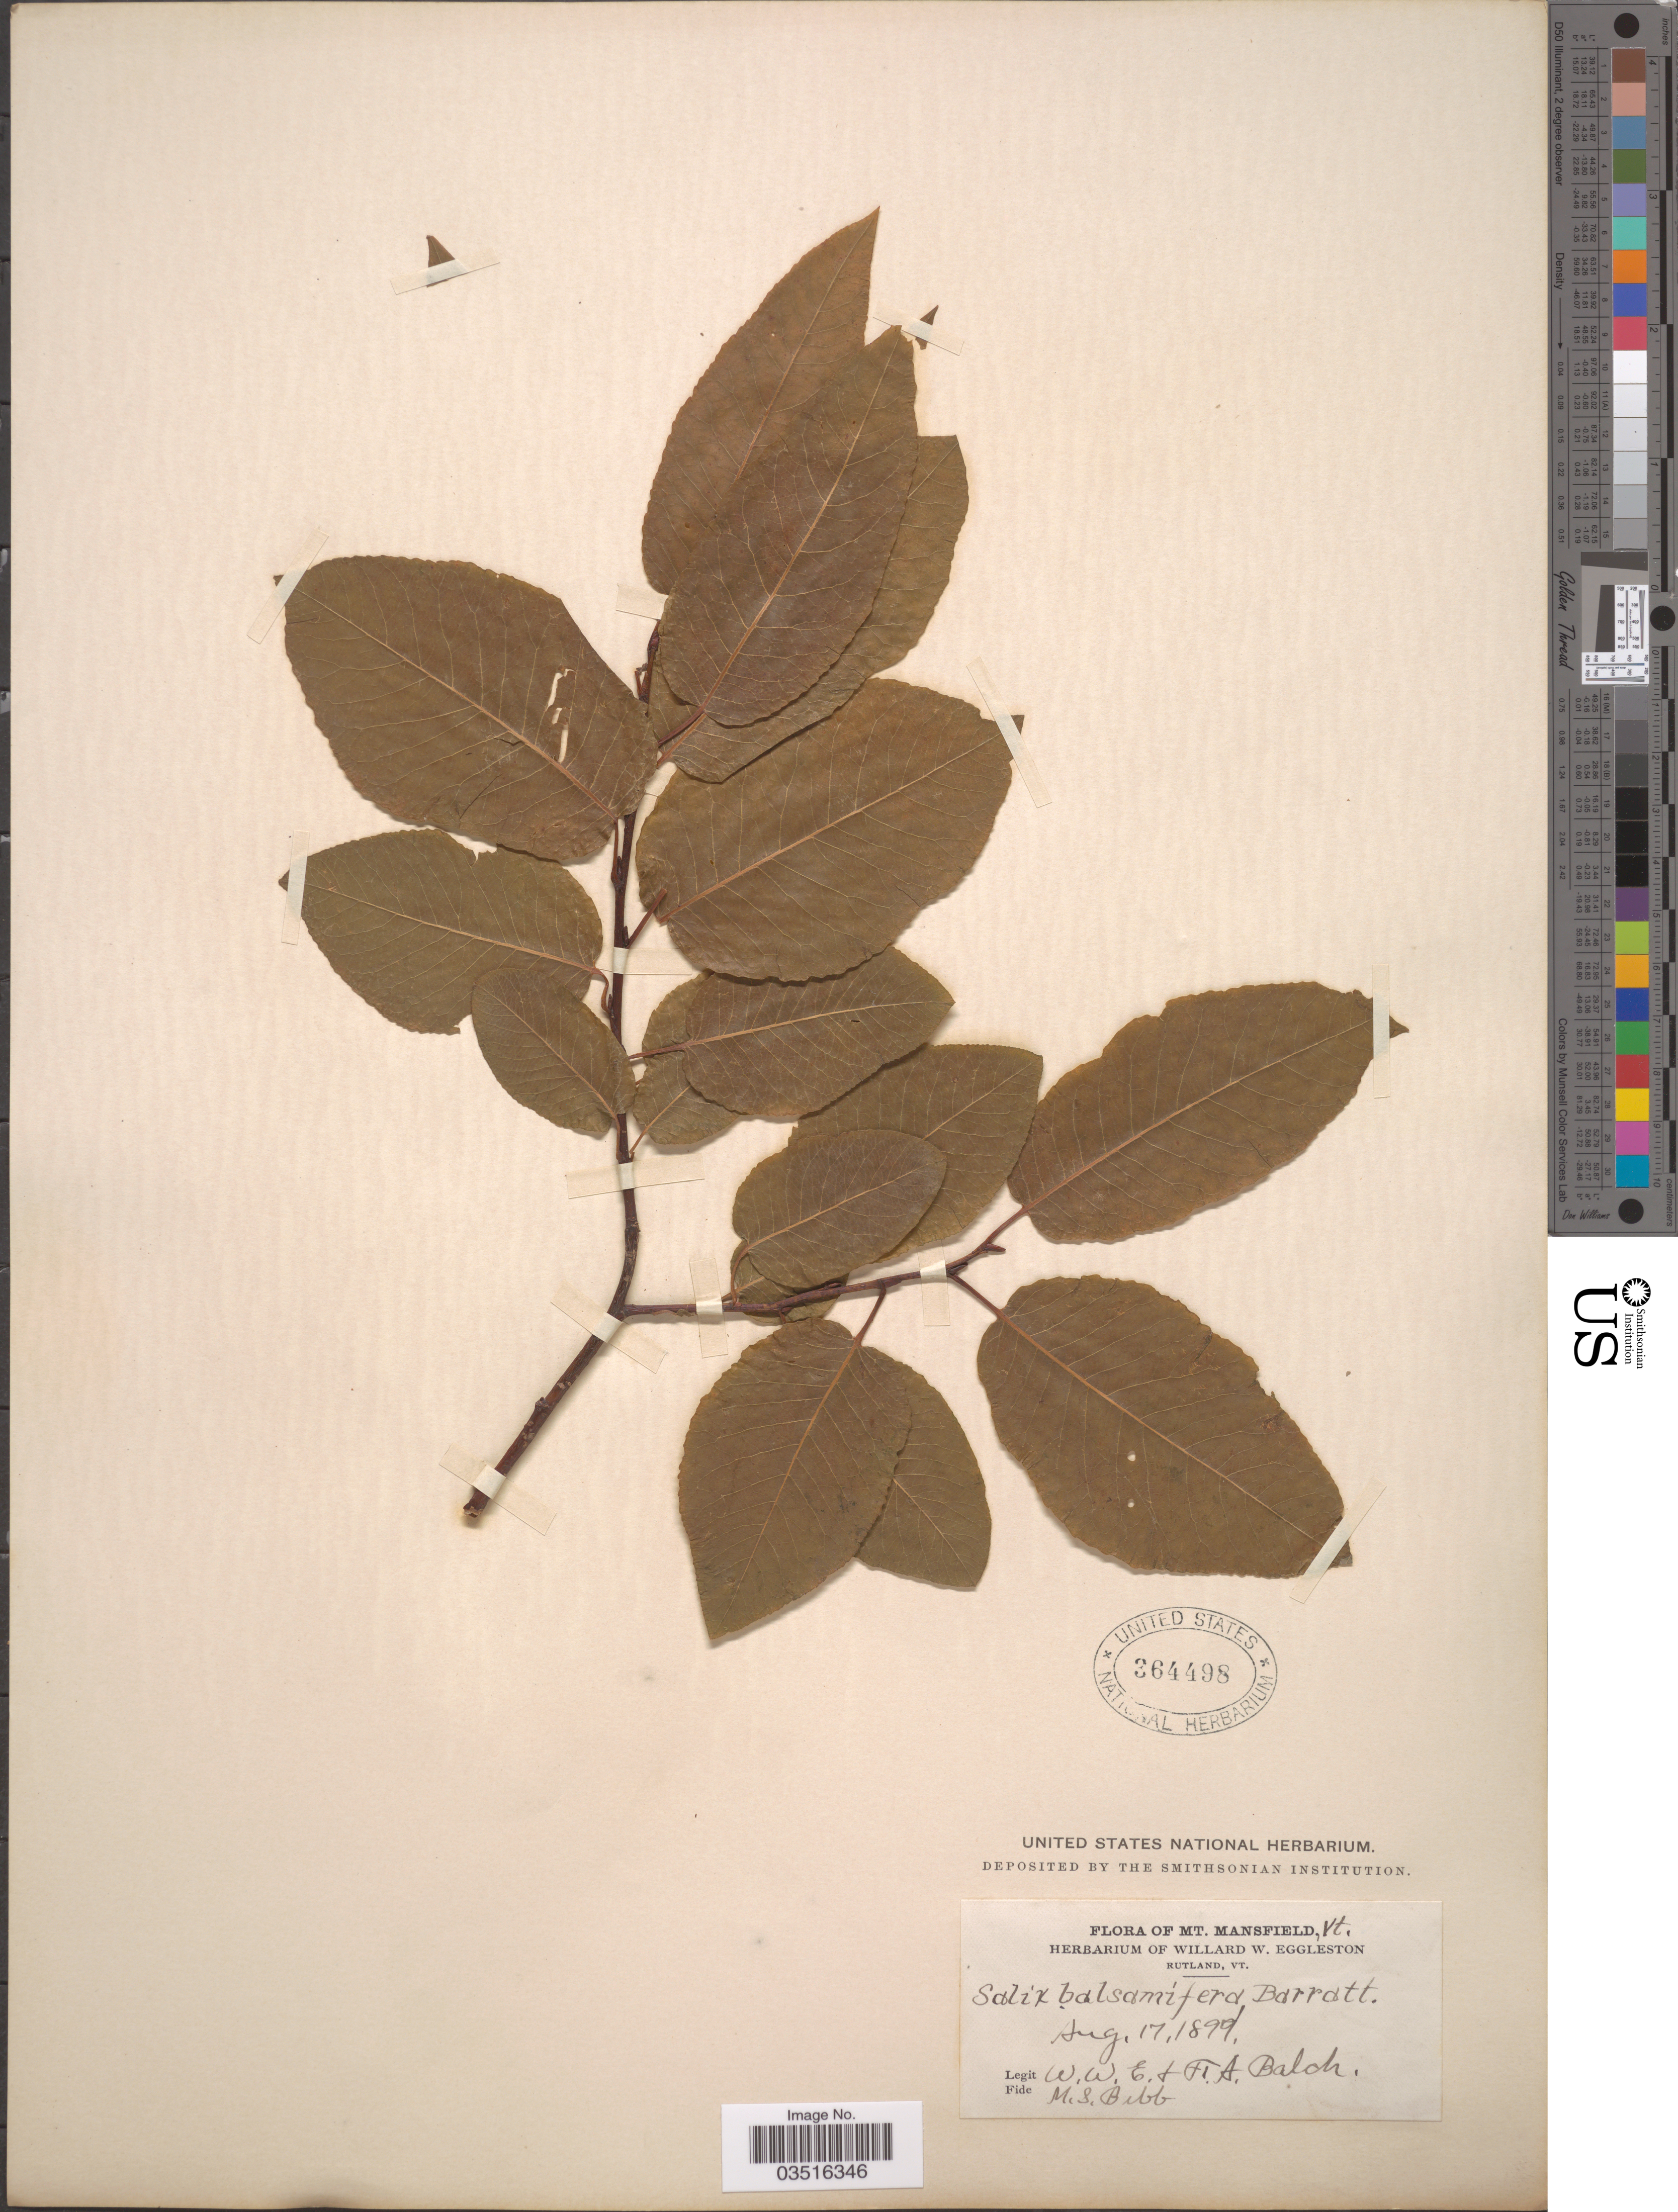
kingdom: Plantae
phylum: Tracheophyta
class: Magnoliopsida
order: Malpighiales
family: Salicaceae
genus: Salix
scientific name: Salix pyrifolia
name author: Ledeb.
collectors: W. W. Eggleston & F. Balch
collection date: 1899-08-17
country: United States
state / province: Vermont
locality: Mt. Mansfield.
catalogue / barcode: US 364498